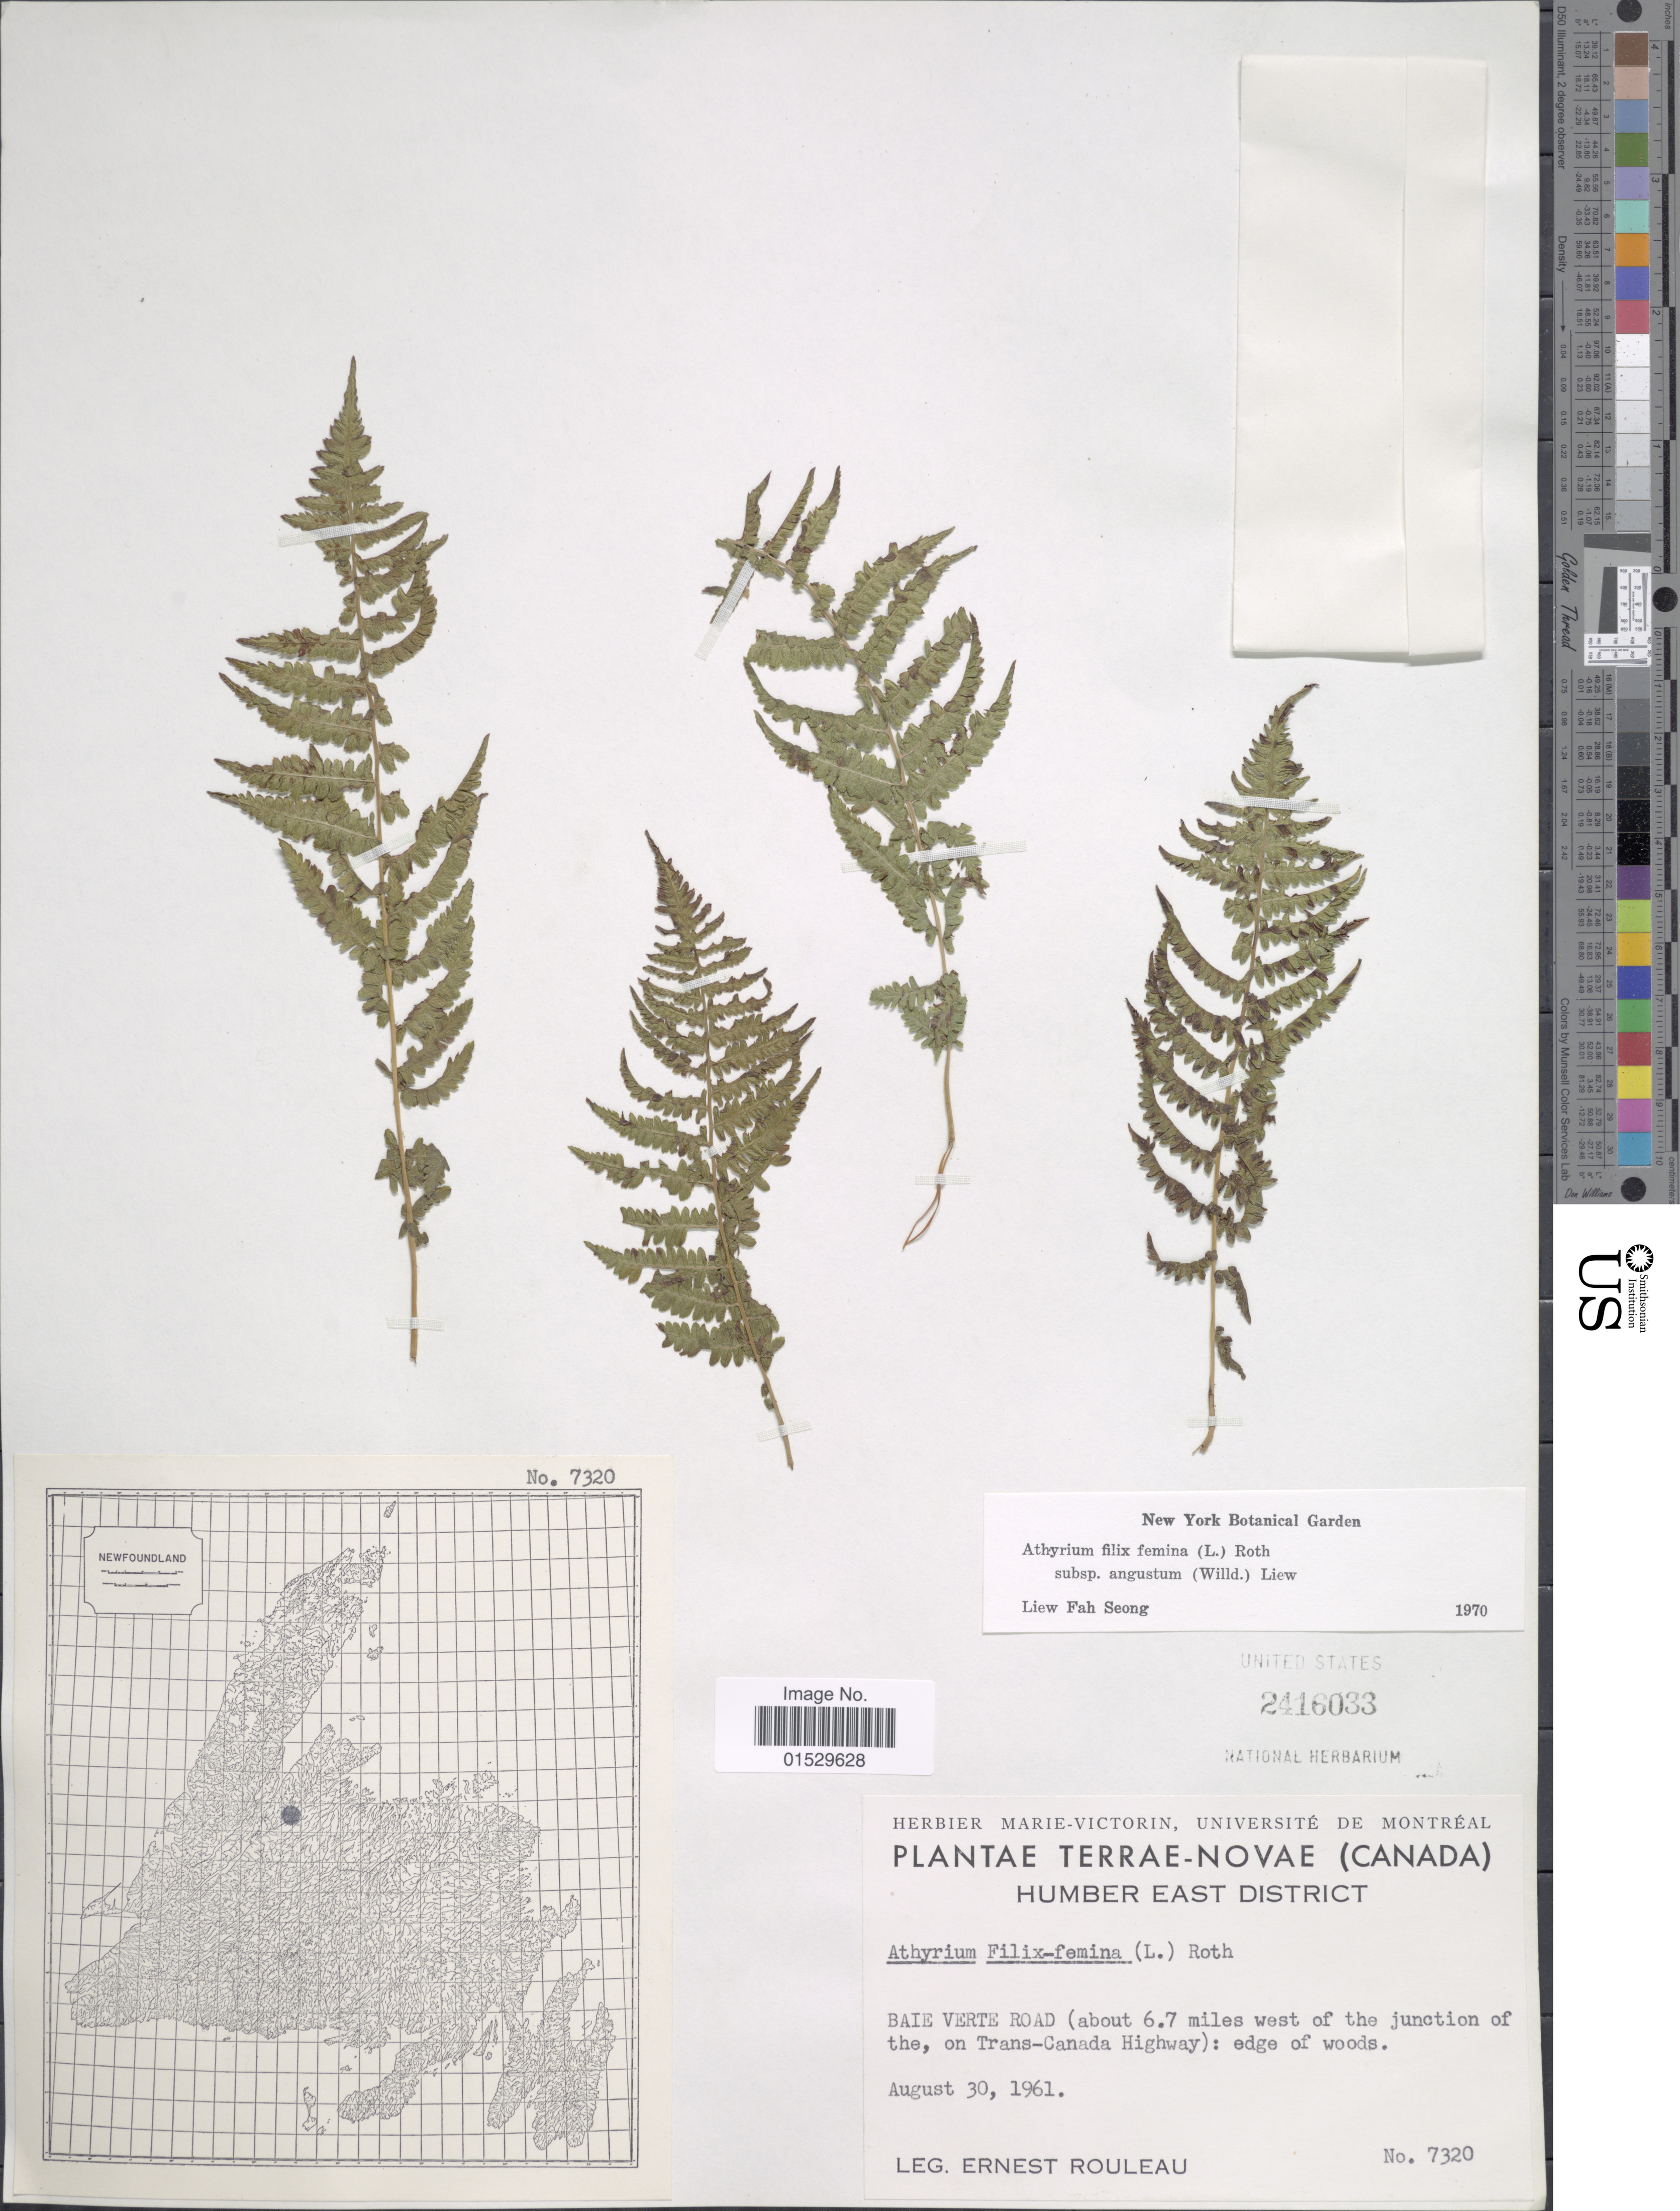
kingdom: Plantae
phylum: Tracheophyta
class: Polypodiopsida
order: Polypodiales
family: Athyriaceae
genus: Athyrium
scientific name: Athyrium filix-femina subsp. angustatum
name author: (Willd.) R.T. Clausen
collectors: J. Rouleau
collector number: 7320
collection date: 1961-08-30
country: Canada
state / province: Newfoundland and Labrador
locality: Terrae-Novae, Humber East District, Baie Verte Road (about 6.7 miles west of the junction of the, on Trans-Canada Highway): edge of woods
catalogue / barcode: US 2416033